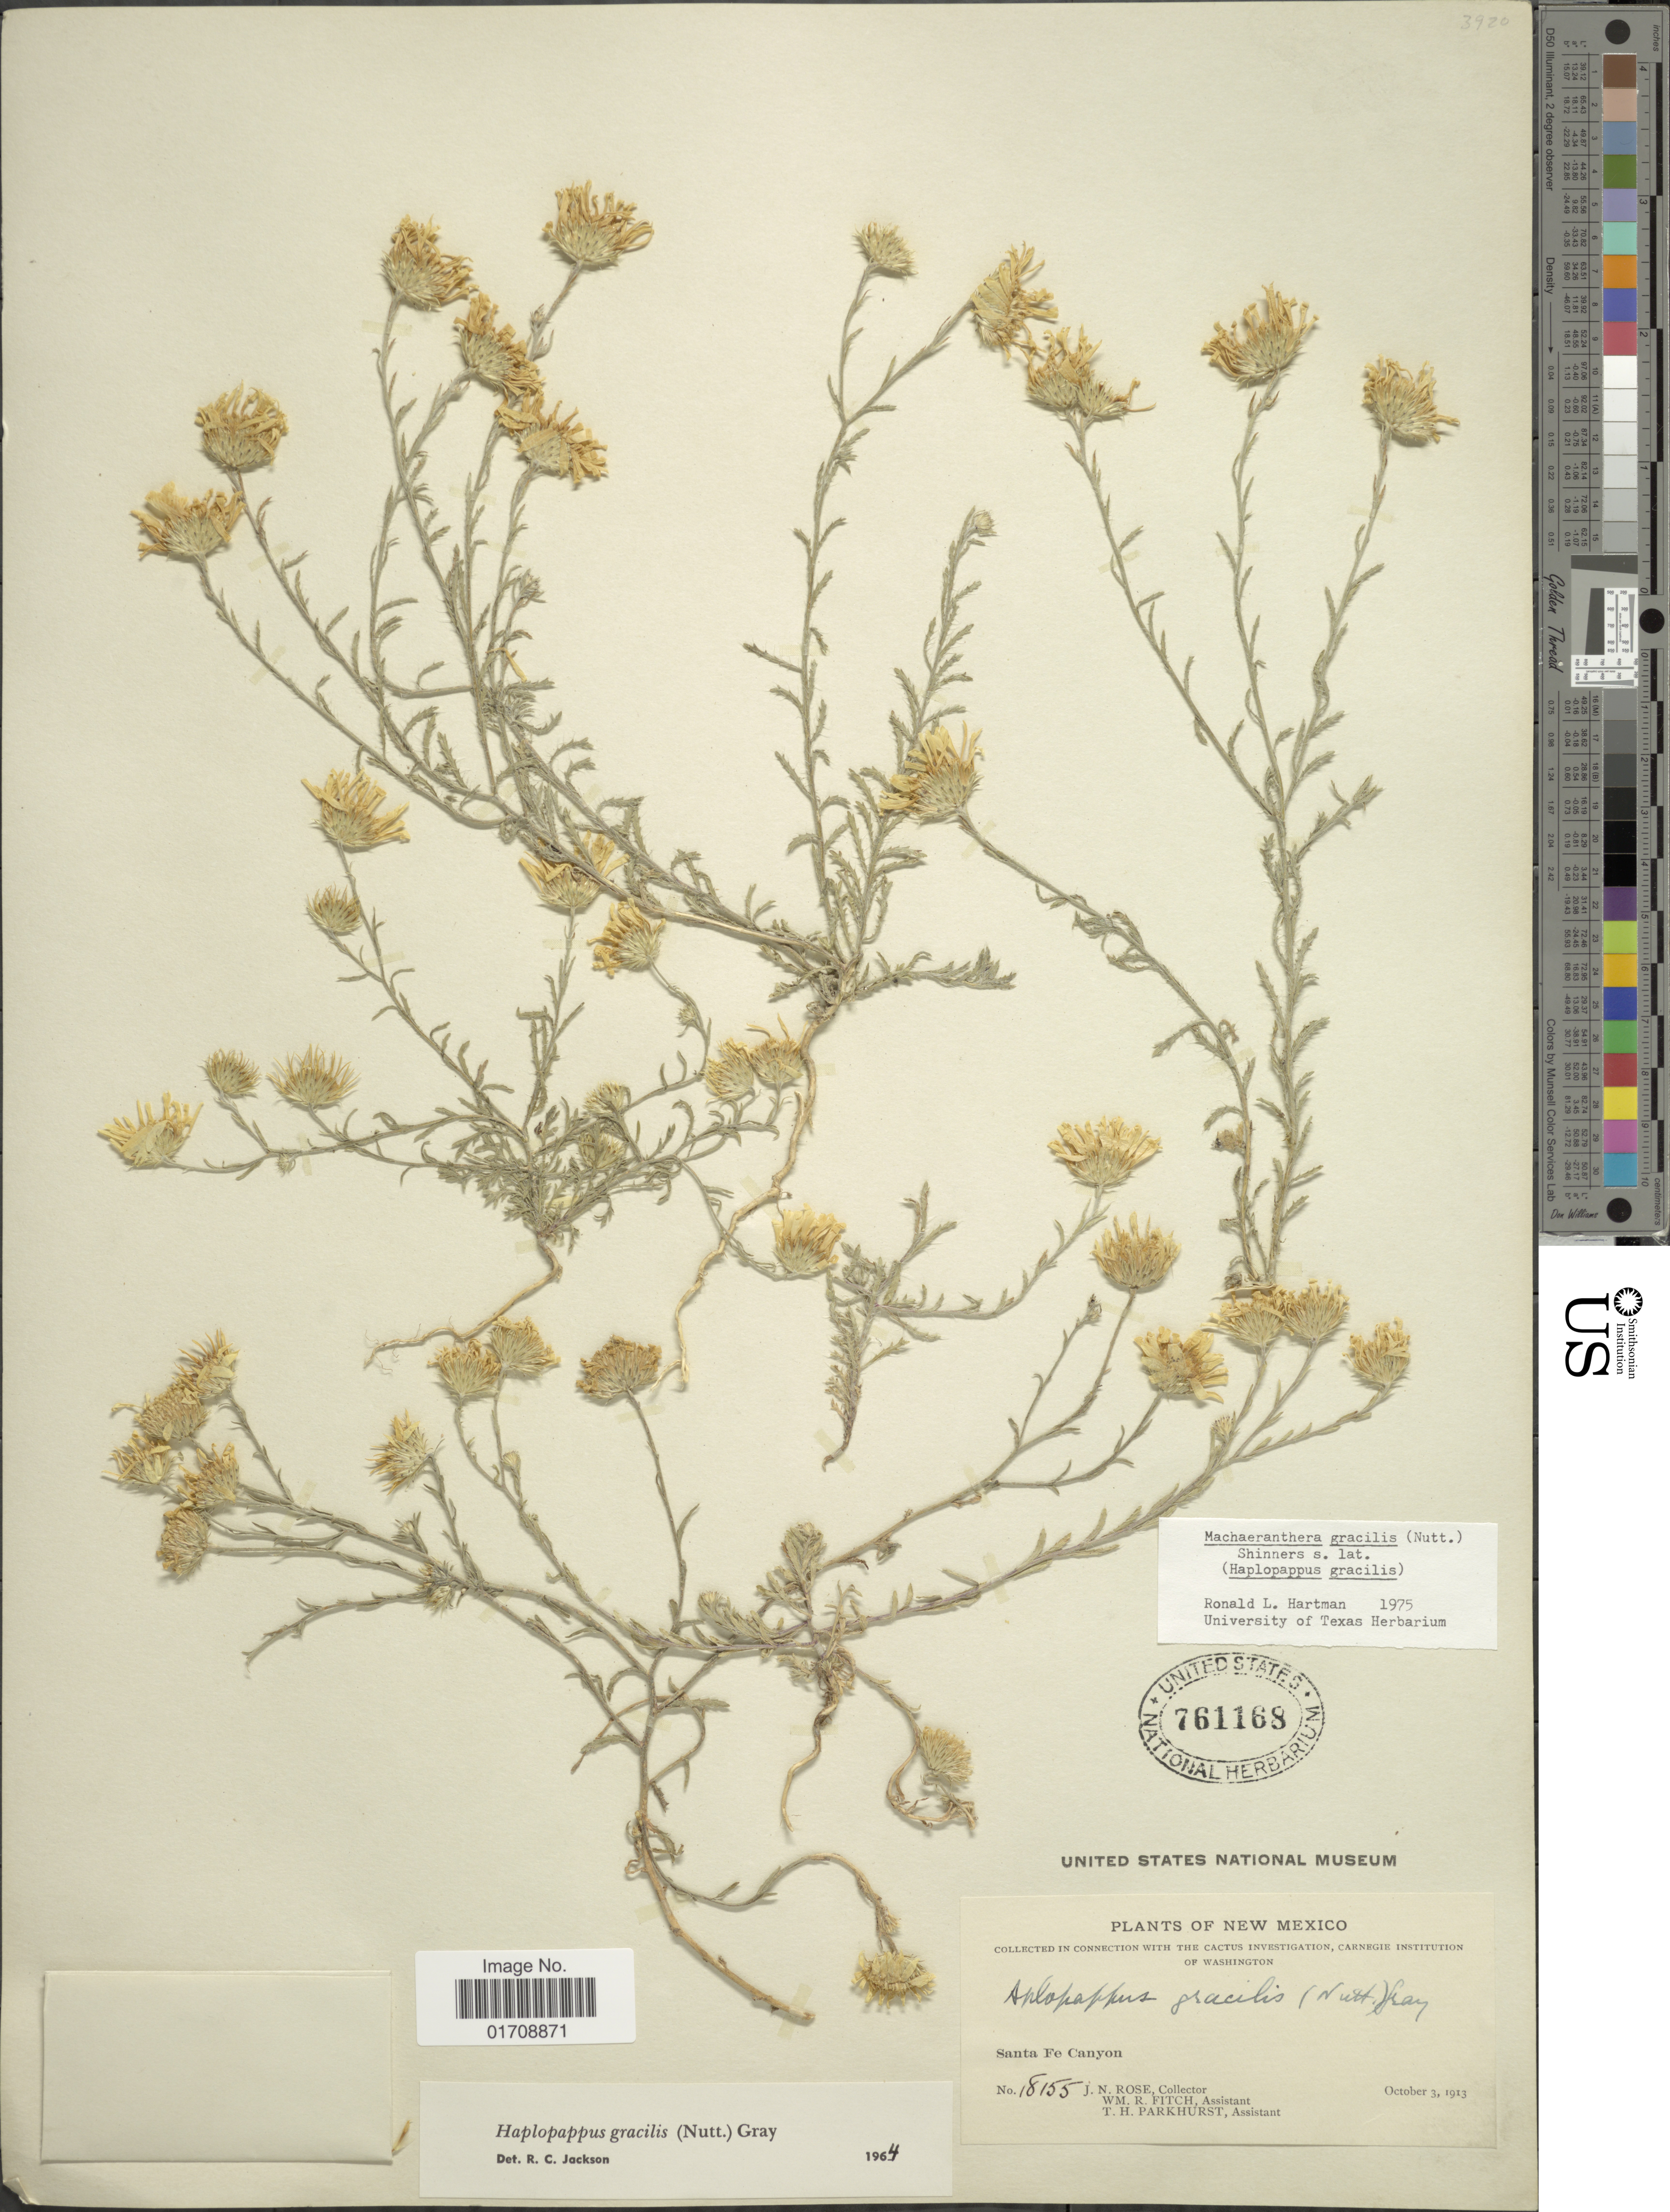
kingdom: Plantae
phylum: Tracheophyta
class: Magnoliopsida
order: Asterales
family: Asteraceae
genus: Machaeranthera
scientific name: Machaeranthera gracilis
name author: (Nutt.) Shinners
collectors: J. N. Rose, W. R. Fitch & T. Parkhurst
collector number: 18155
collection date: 1913-10-03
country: United States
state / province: New Mexico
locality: Santa Fe Canyon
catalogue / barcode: US 761168